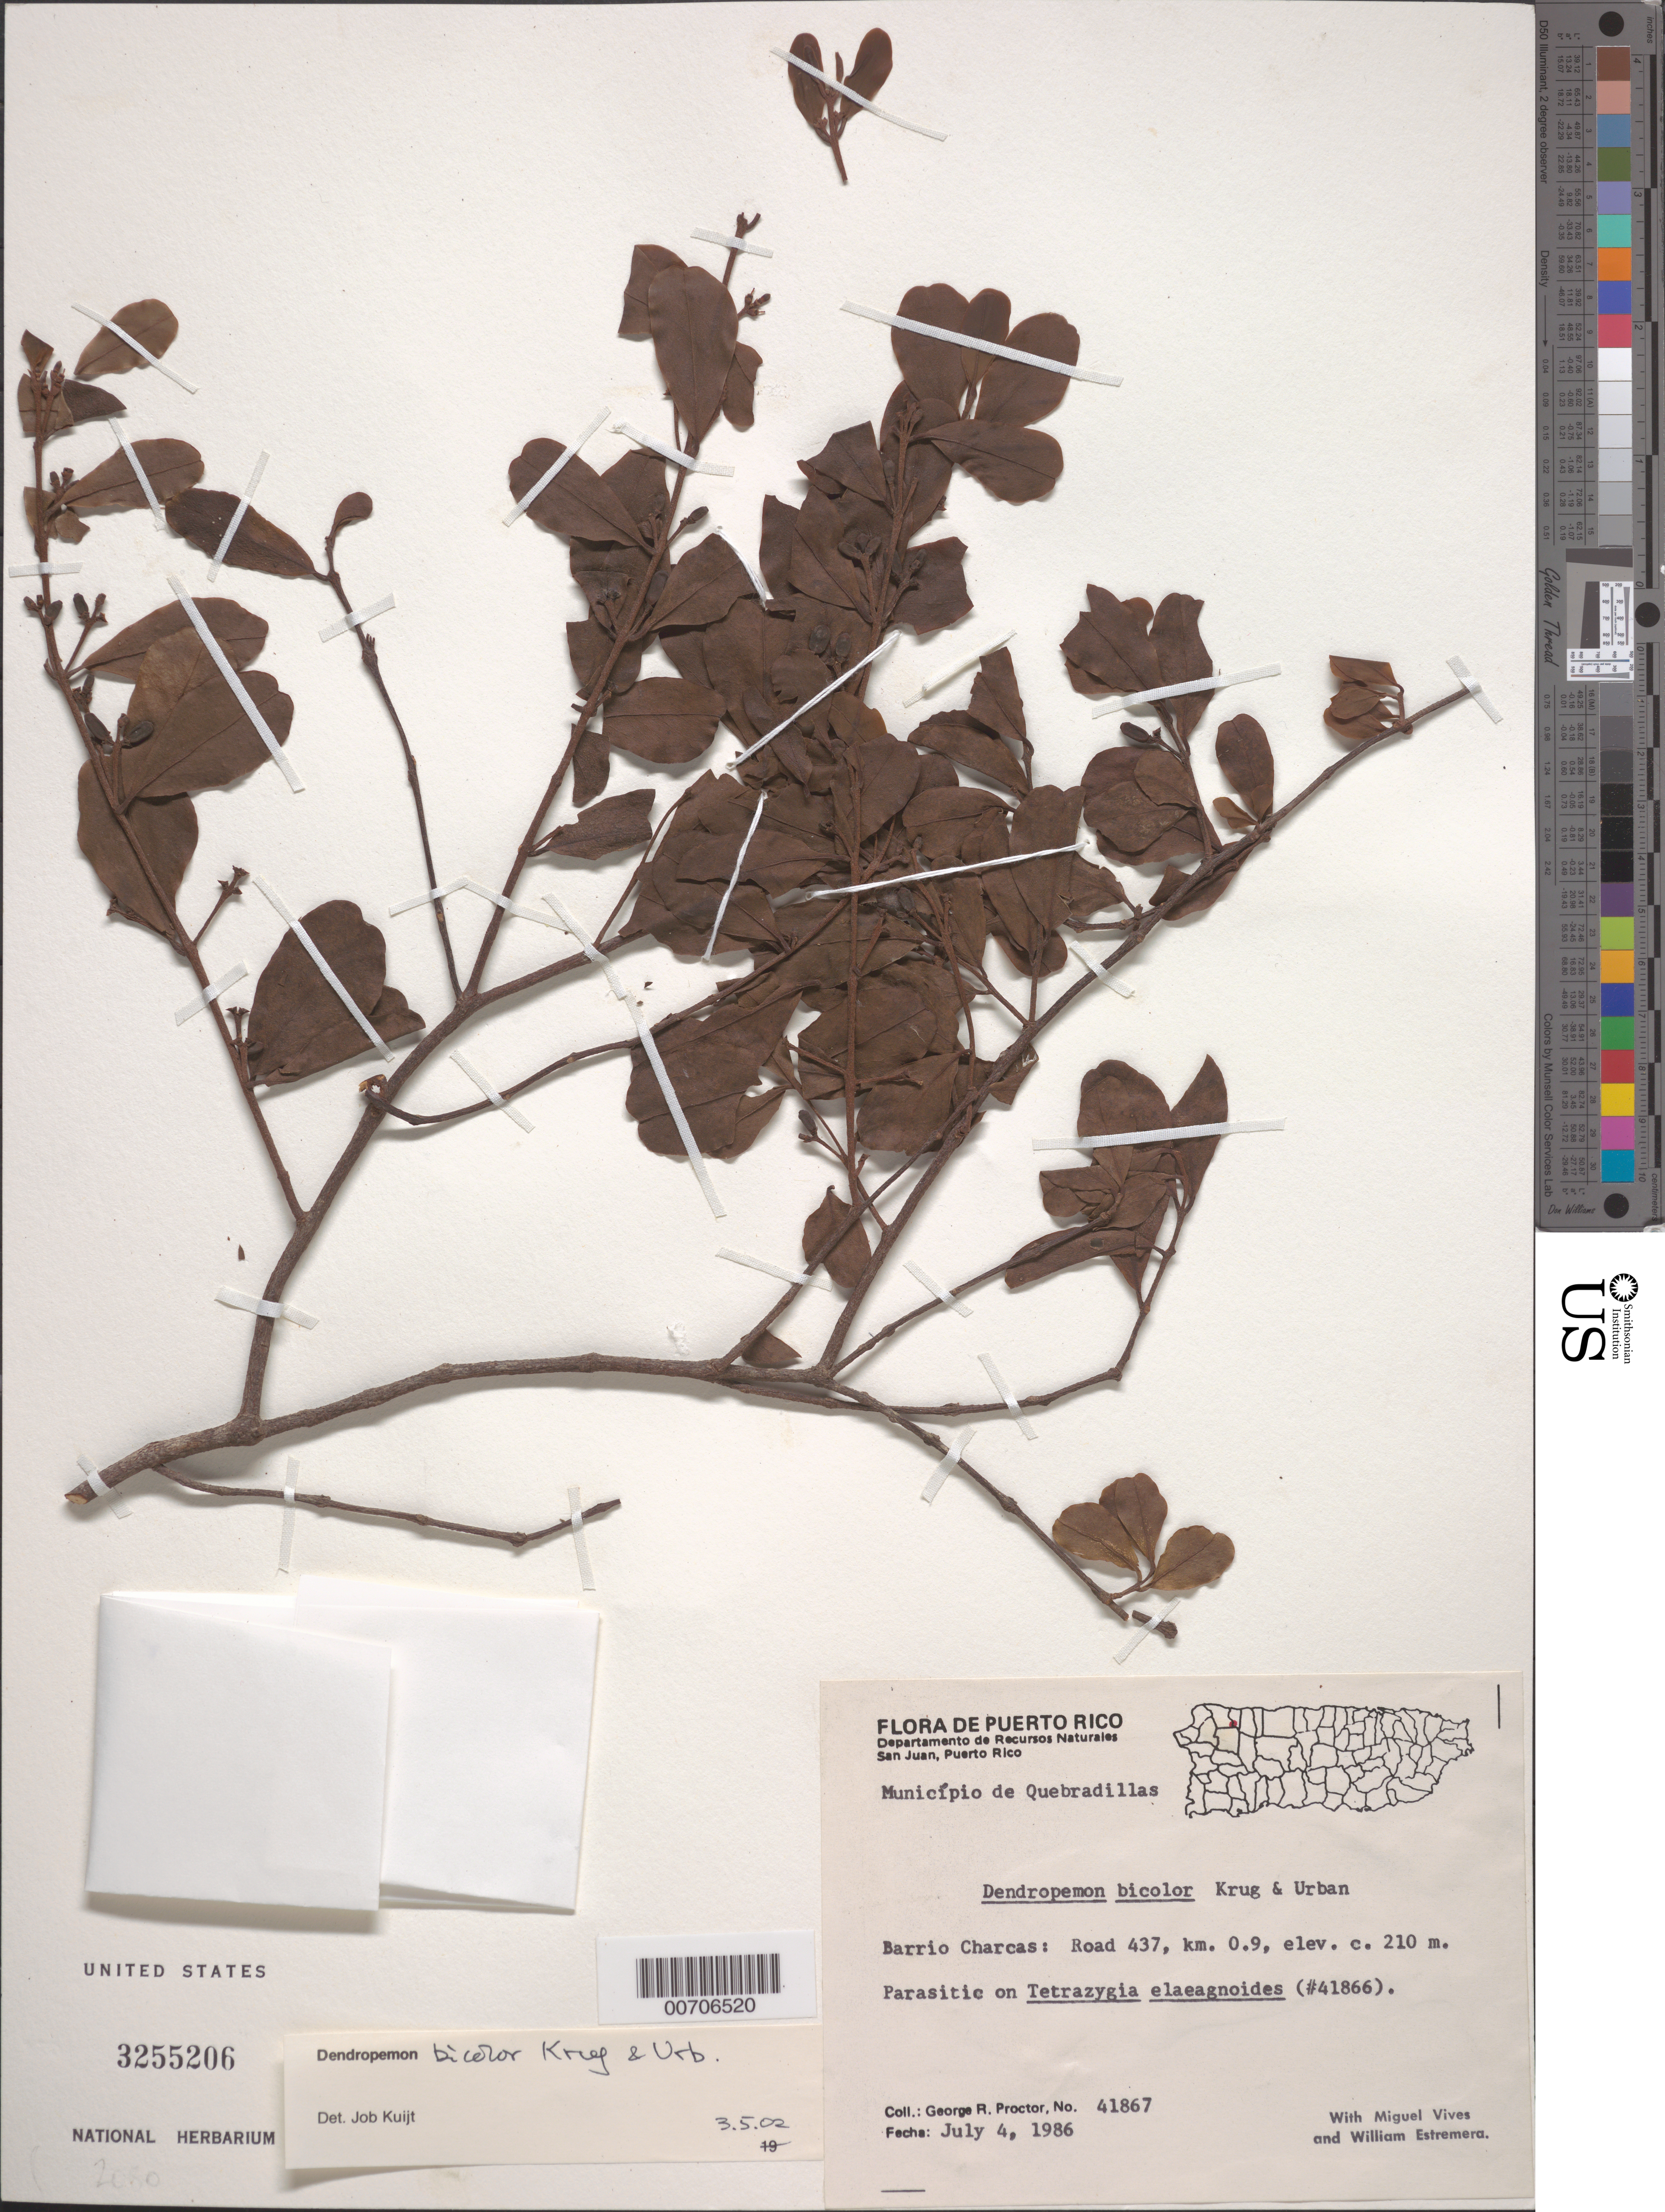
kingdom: Plantae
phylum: Tracheophyta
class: Magnoliopsida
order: Santalales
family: Loranthaceae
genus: Dendropemon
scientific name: Dendropemon bicolor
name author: Krug & Urb.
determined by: Kuijt, Job, (CANADA)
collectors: G. R. Proctor, M. Vives & W. Estremera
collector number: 41867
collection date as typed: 04 Jul 1986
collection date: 1986-07-04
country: Puerto Rico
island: Greater Antilles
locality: Municipio de Quebradillas, Bario Charcas: Rd. 437, km 0.9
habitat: On Tetrazygia elaeagnoides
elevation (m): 210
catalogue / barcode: US 3255206